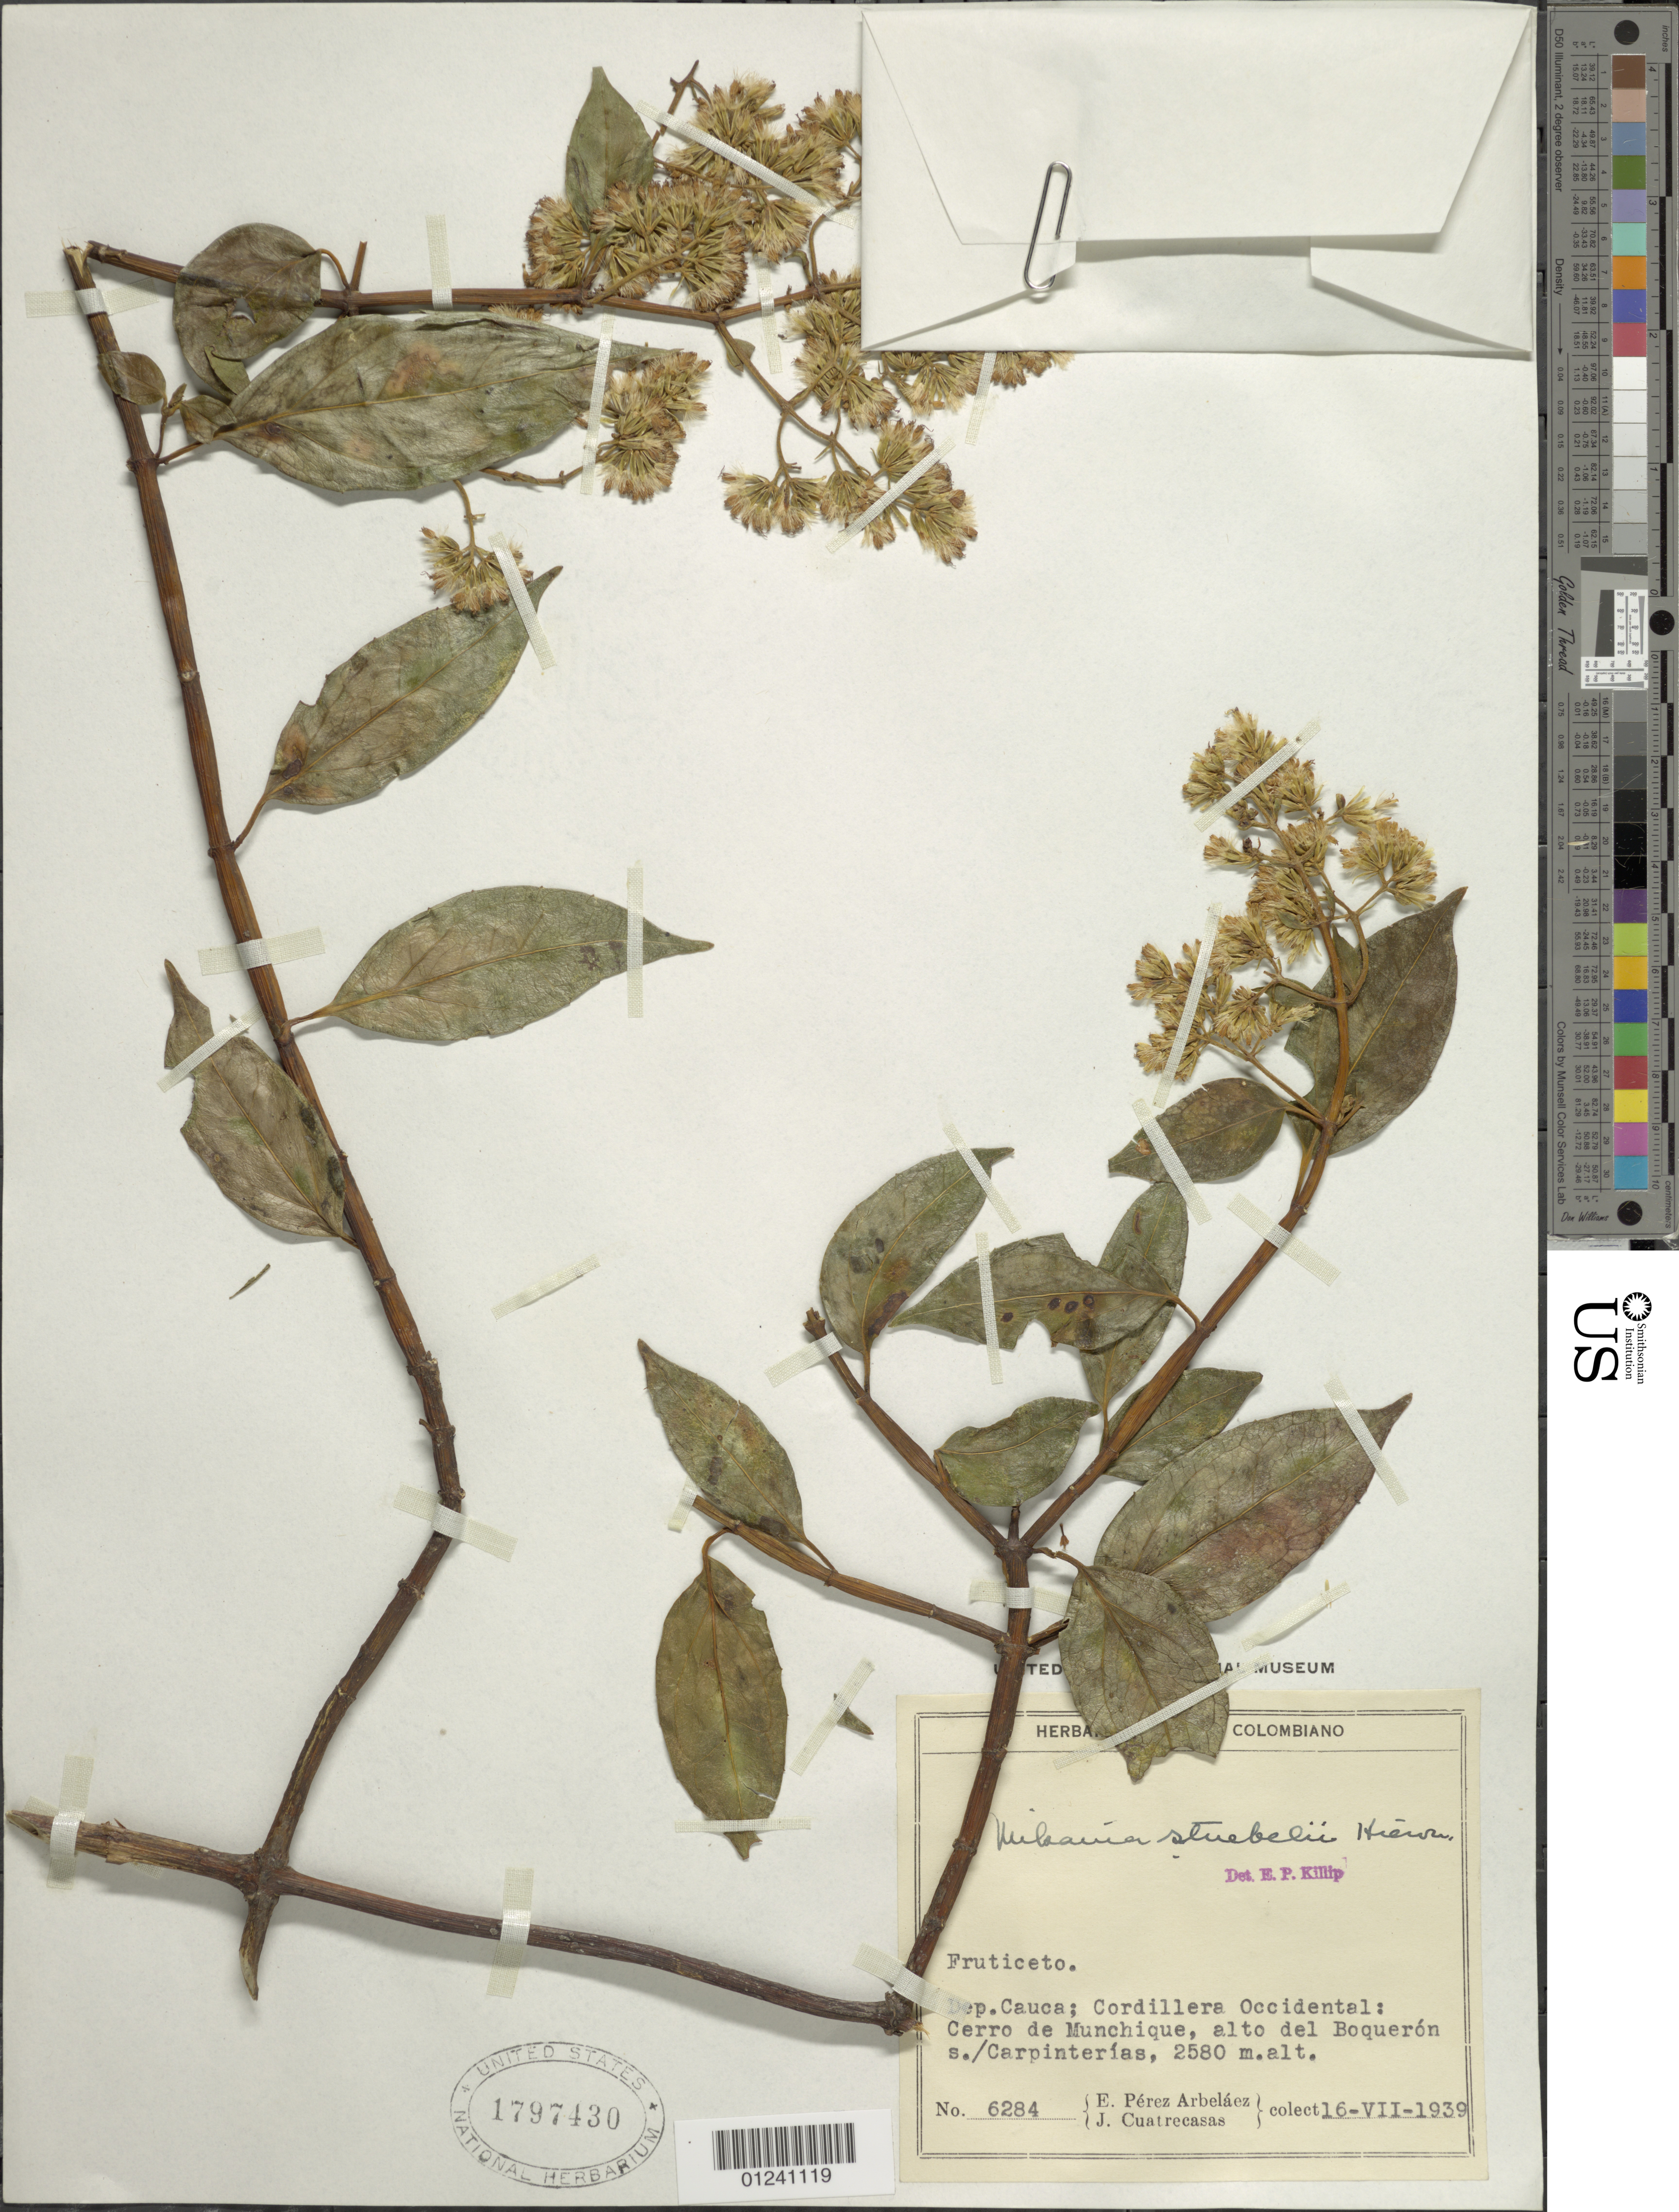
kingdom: Plantae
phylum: Tracheophyta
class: Magnoliopsida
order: Asterales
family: Asteraceae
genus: Mikania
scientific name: Mikania stuebelii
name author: Hieron.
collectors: E. Pérez Arbeláez & J. Cuatrecasas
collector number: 6284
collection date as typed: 16 Jul 1939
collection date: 1939-07-16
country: Colombia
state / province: Cauca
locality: Cordillera Occidental, Cerro de Munchique, alto del Boquerón (s/Carpinterías).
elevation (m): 2580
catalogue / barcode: US 1797430